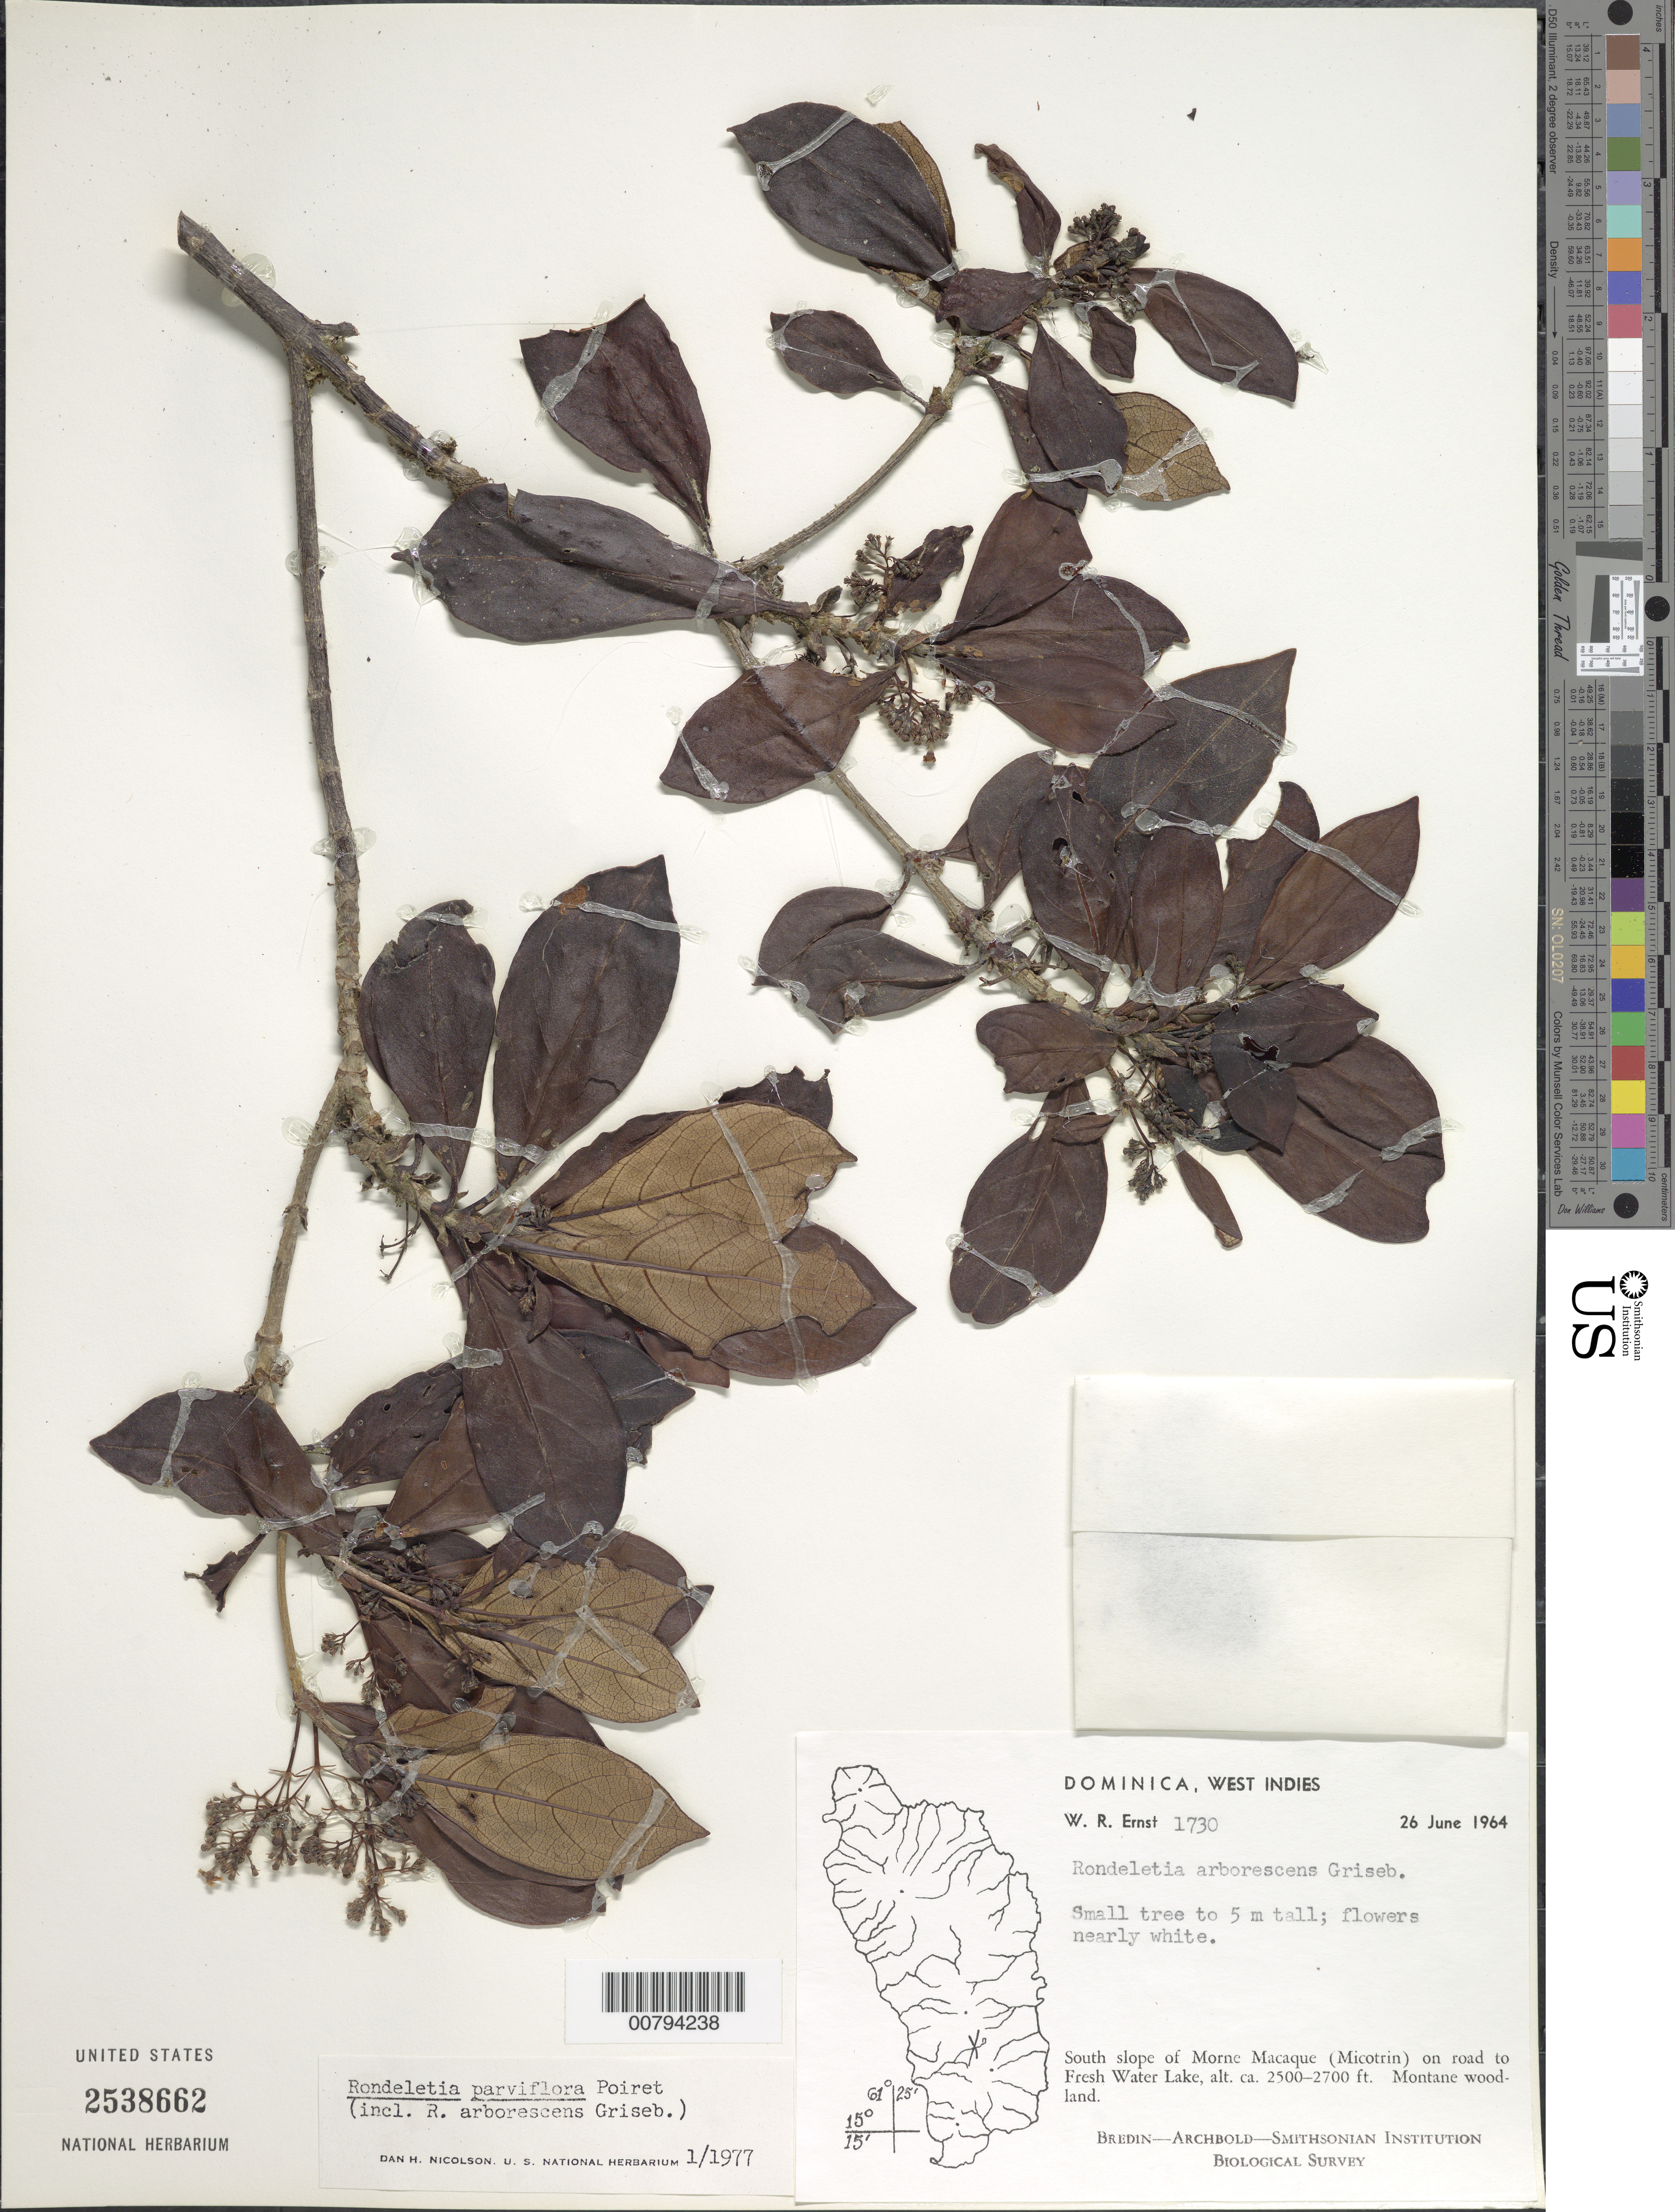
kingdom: Plantae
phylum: Tracheophyta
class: Magnoliopsida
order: Gentianales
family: Rubiaceae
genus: Rondeletia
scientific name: Rondeletia parviflora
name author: Poir.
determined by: Nicolson, Dan H.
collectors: W. R. Ernst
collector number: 1730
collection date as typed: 26 Jun 1964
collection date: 1964-06-26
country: Dominica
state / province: St. George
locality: South slope of Morne Macaque (Micotrin) on road to Fresh Water lake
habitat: Montane woodland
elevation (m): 762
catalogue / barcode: US 2538662